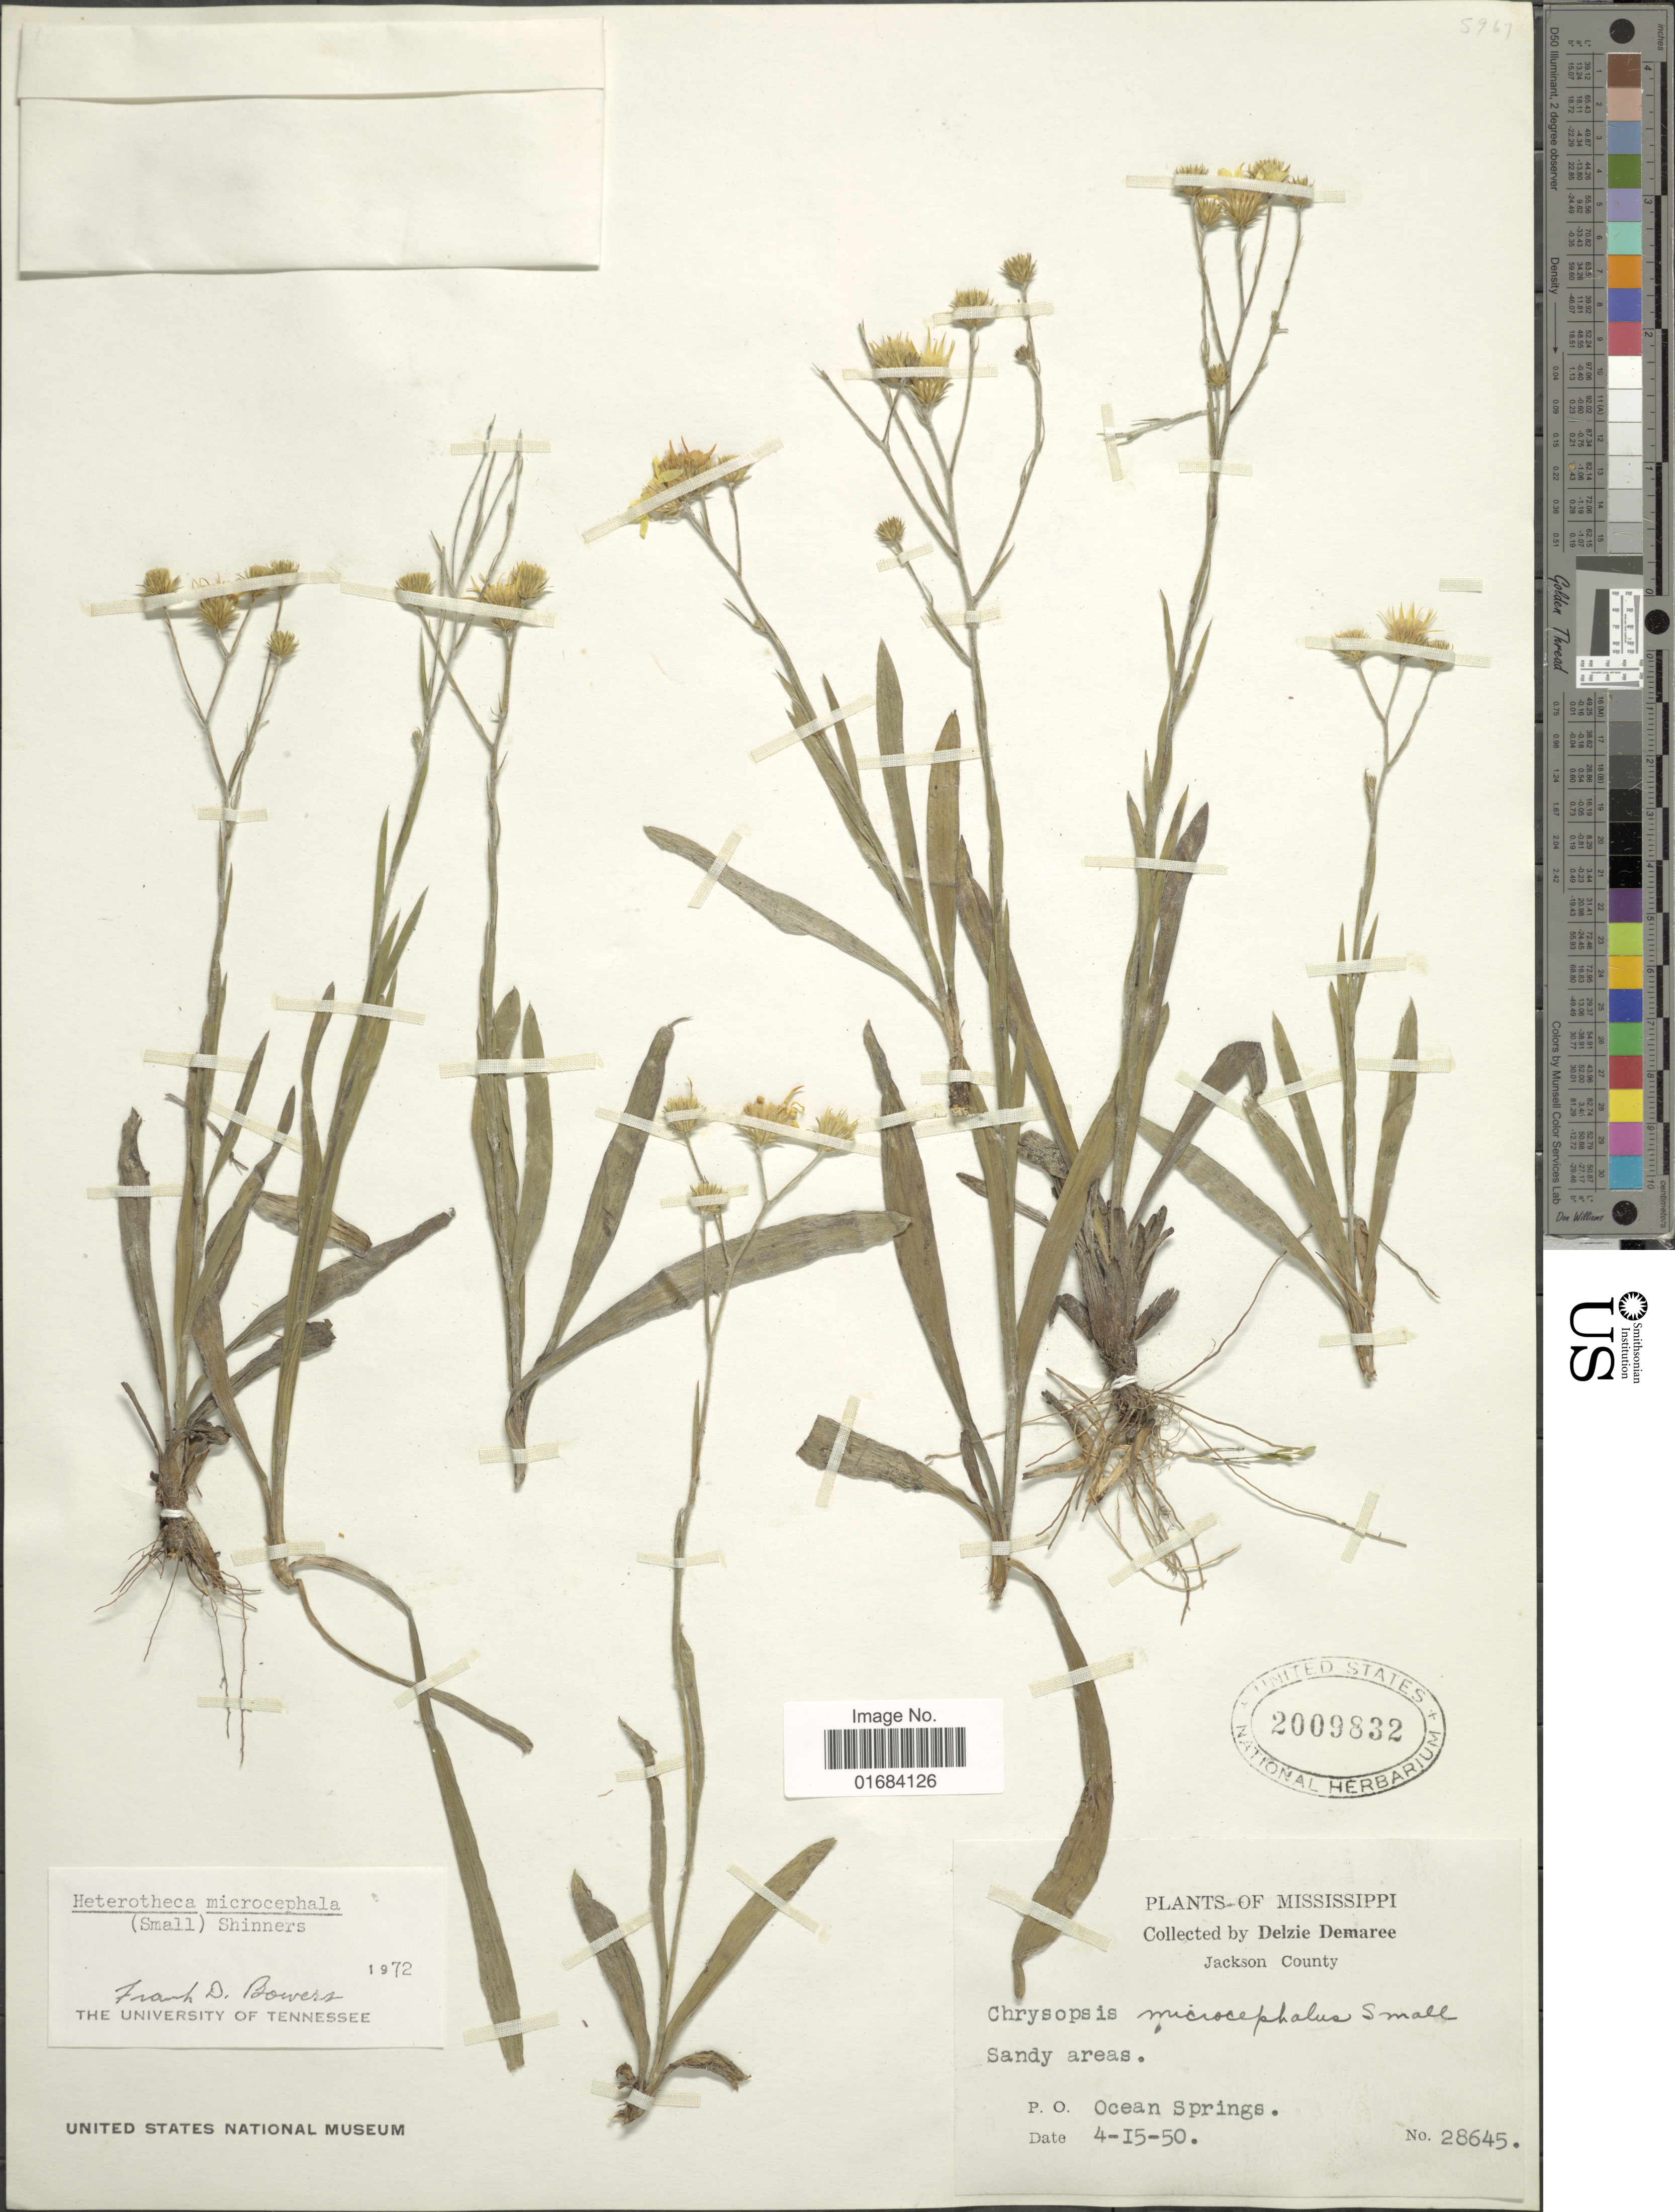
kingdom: Plantae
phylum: Tracheophyta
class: Magnoliopsida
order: Asterales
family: Asteraceae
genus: Pityopsis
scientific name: Pityopsis microcephala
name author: Small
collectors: D. Demaree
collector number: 28645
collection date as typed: Transcribed d/m/y: 15/4/50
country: United States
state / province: Mississippi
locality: Jackson County, Sandy areas, P.O. Ocean Springs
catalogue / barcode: US 2009832